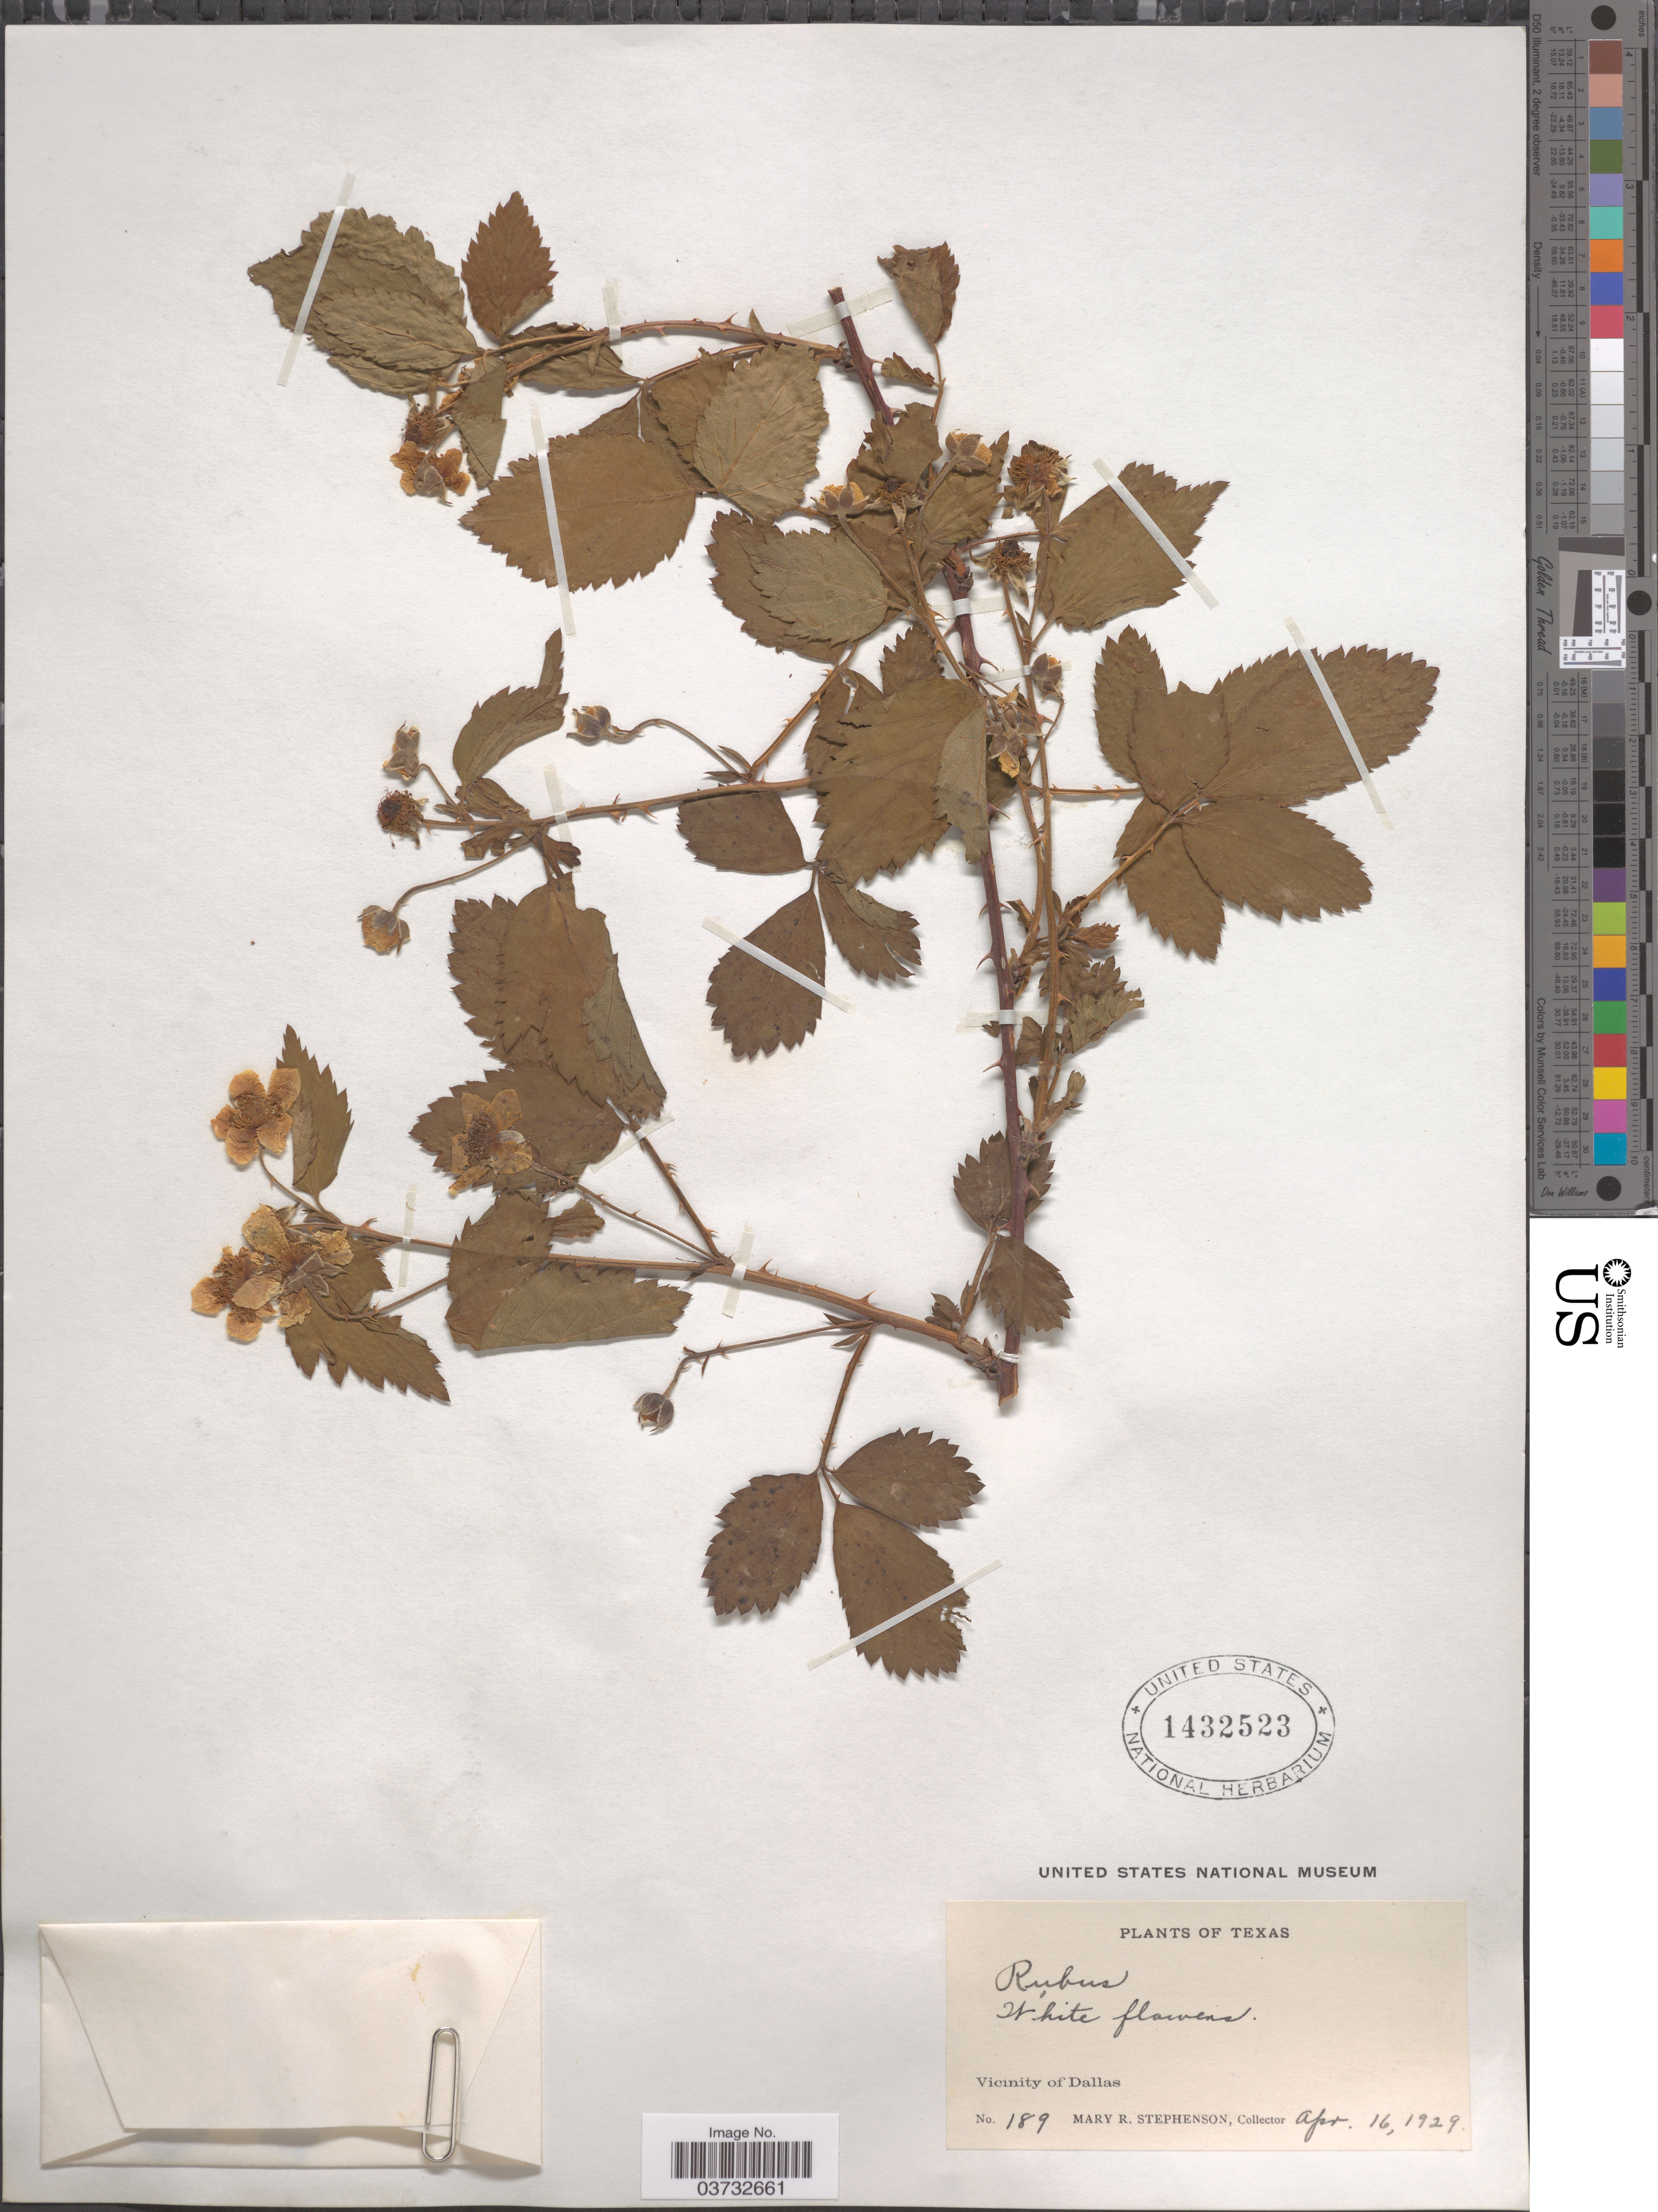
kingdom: Plantae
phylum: Tracheophyta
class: Magnoliopsida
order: Rosales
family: Rosaceae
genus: Rubus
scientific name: Rubus sp.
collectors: M. Stephenson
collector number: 189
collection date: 1929-04-16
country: United States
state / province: Texas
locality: Vicinity of Dallas.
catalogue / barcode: US 1432523